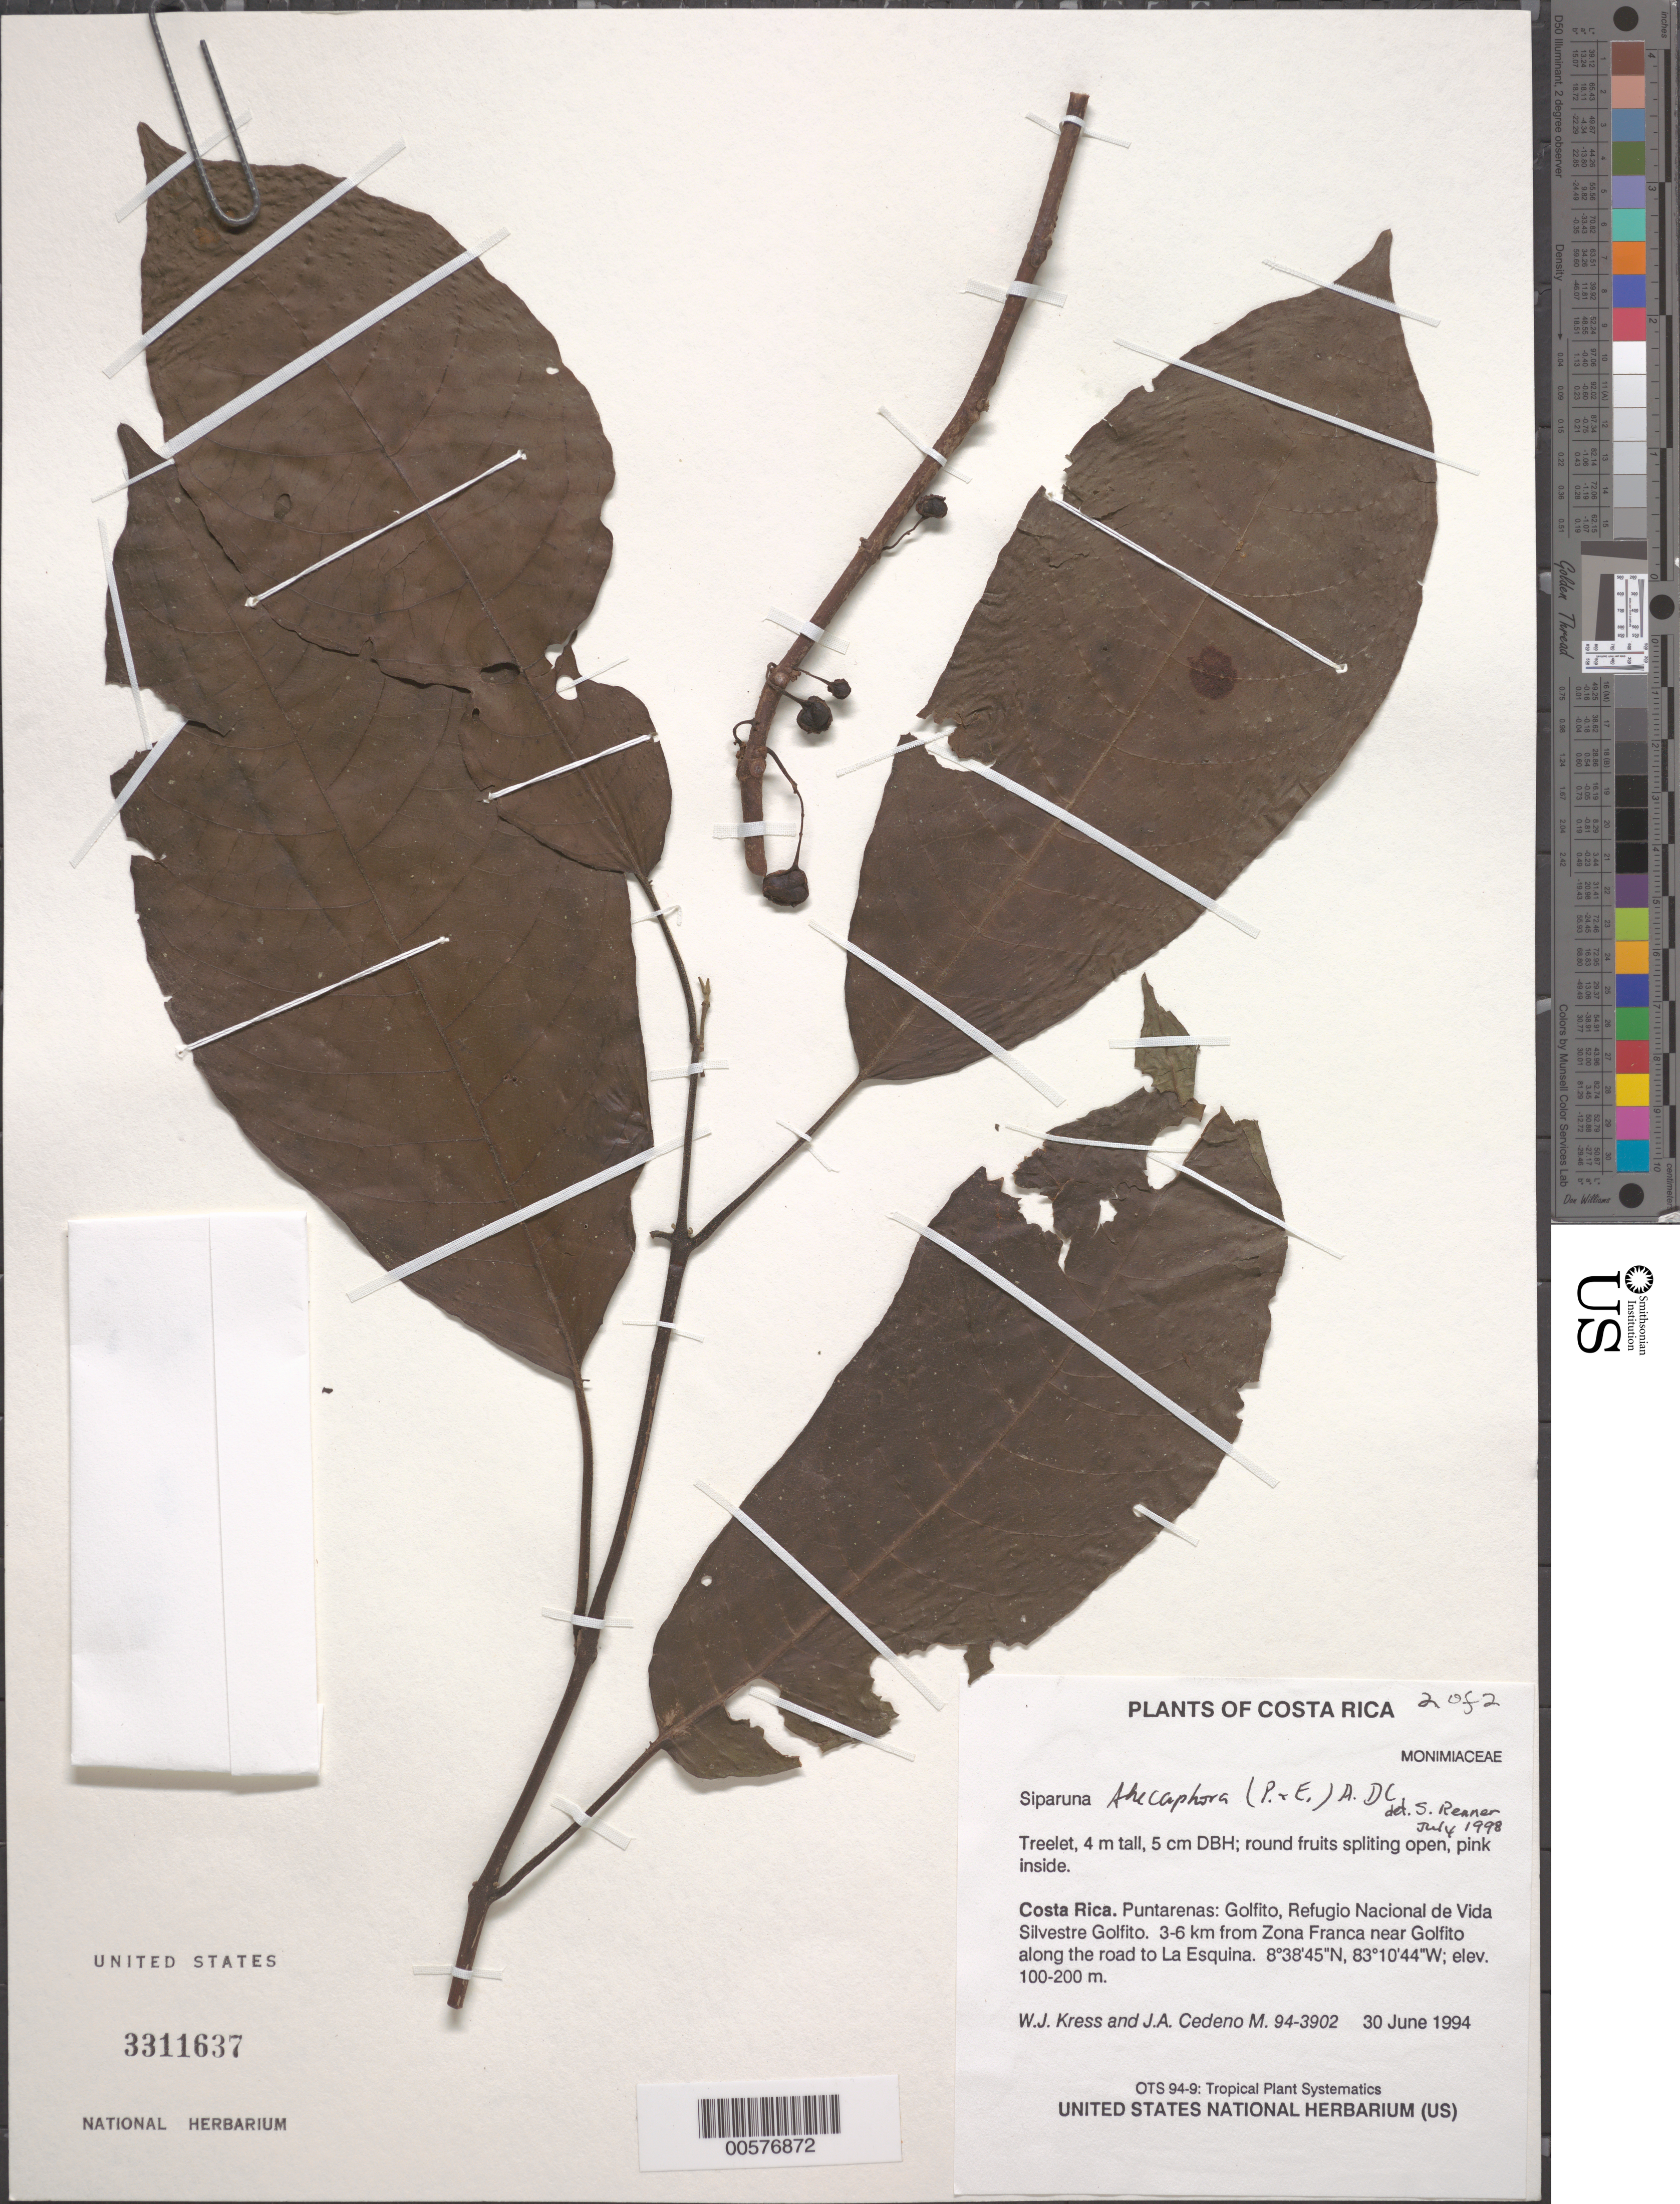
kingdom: Plantae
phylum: Tracheophyta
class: Magnoliopsida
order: Laurales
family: Siparunaceae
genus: Siparuna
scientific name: Siparuna thecaphora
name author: (Poepp. & Endl.) A. DC.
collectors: W. J. Kress & J. A. Cedeño M.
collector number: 94-3902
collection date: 1994-06-30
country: Costa Rica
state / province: Puntarenas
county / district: Golfito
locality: Refugio Nacional de Vida Silvestre Golfito. 3-6 km from Zona Franca near Golfito along the road to La Esquina.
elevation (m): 100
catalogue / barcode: US 3311637